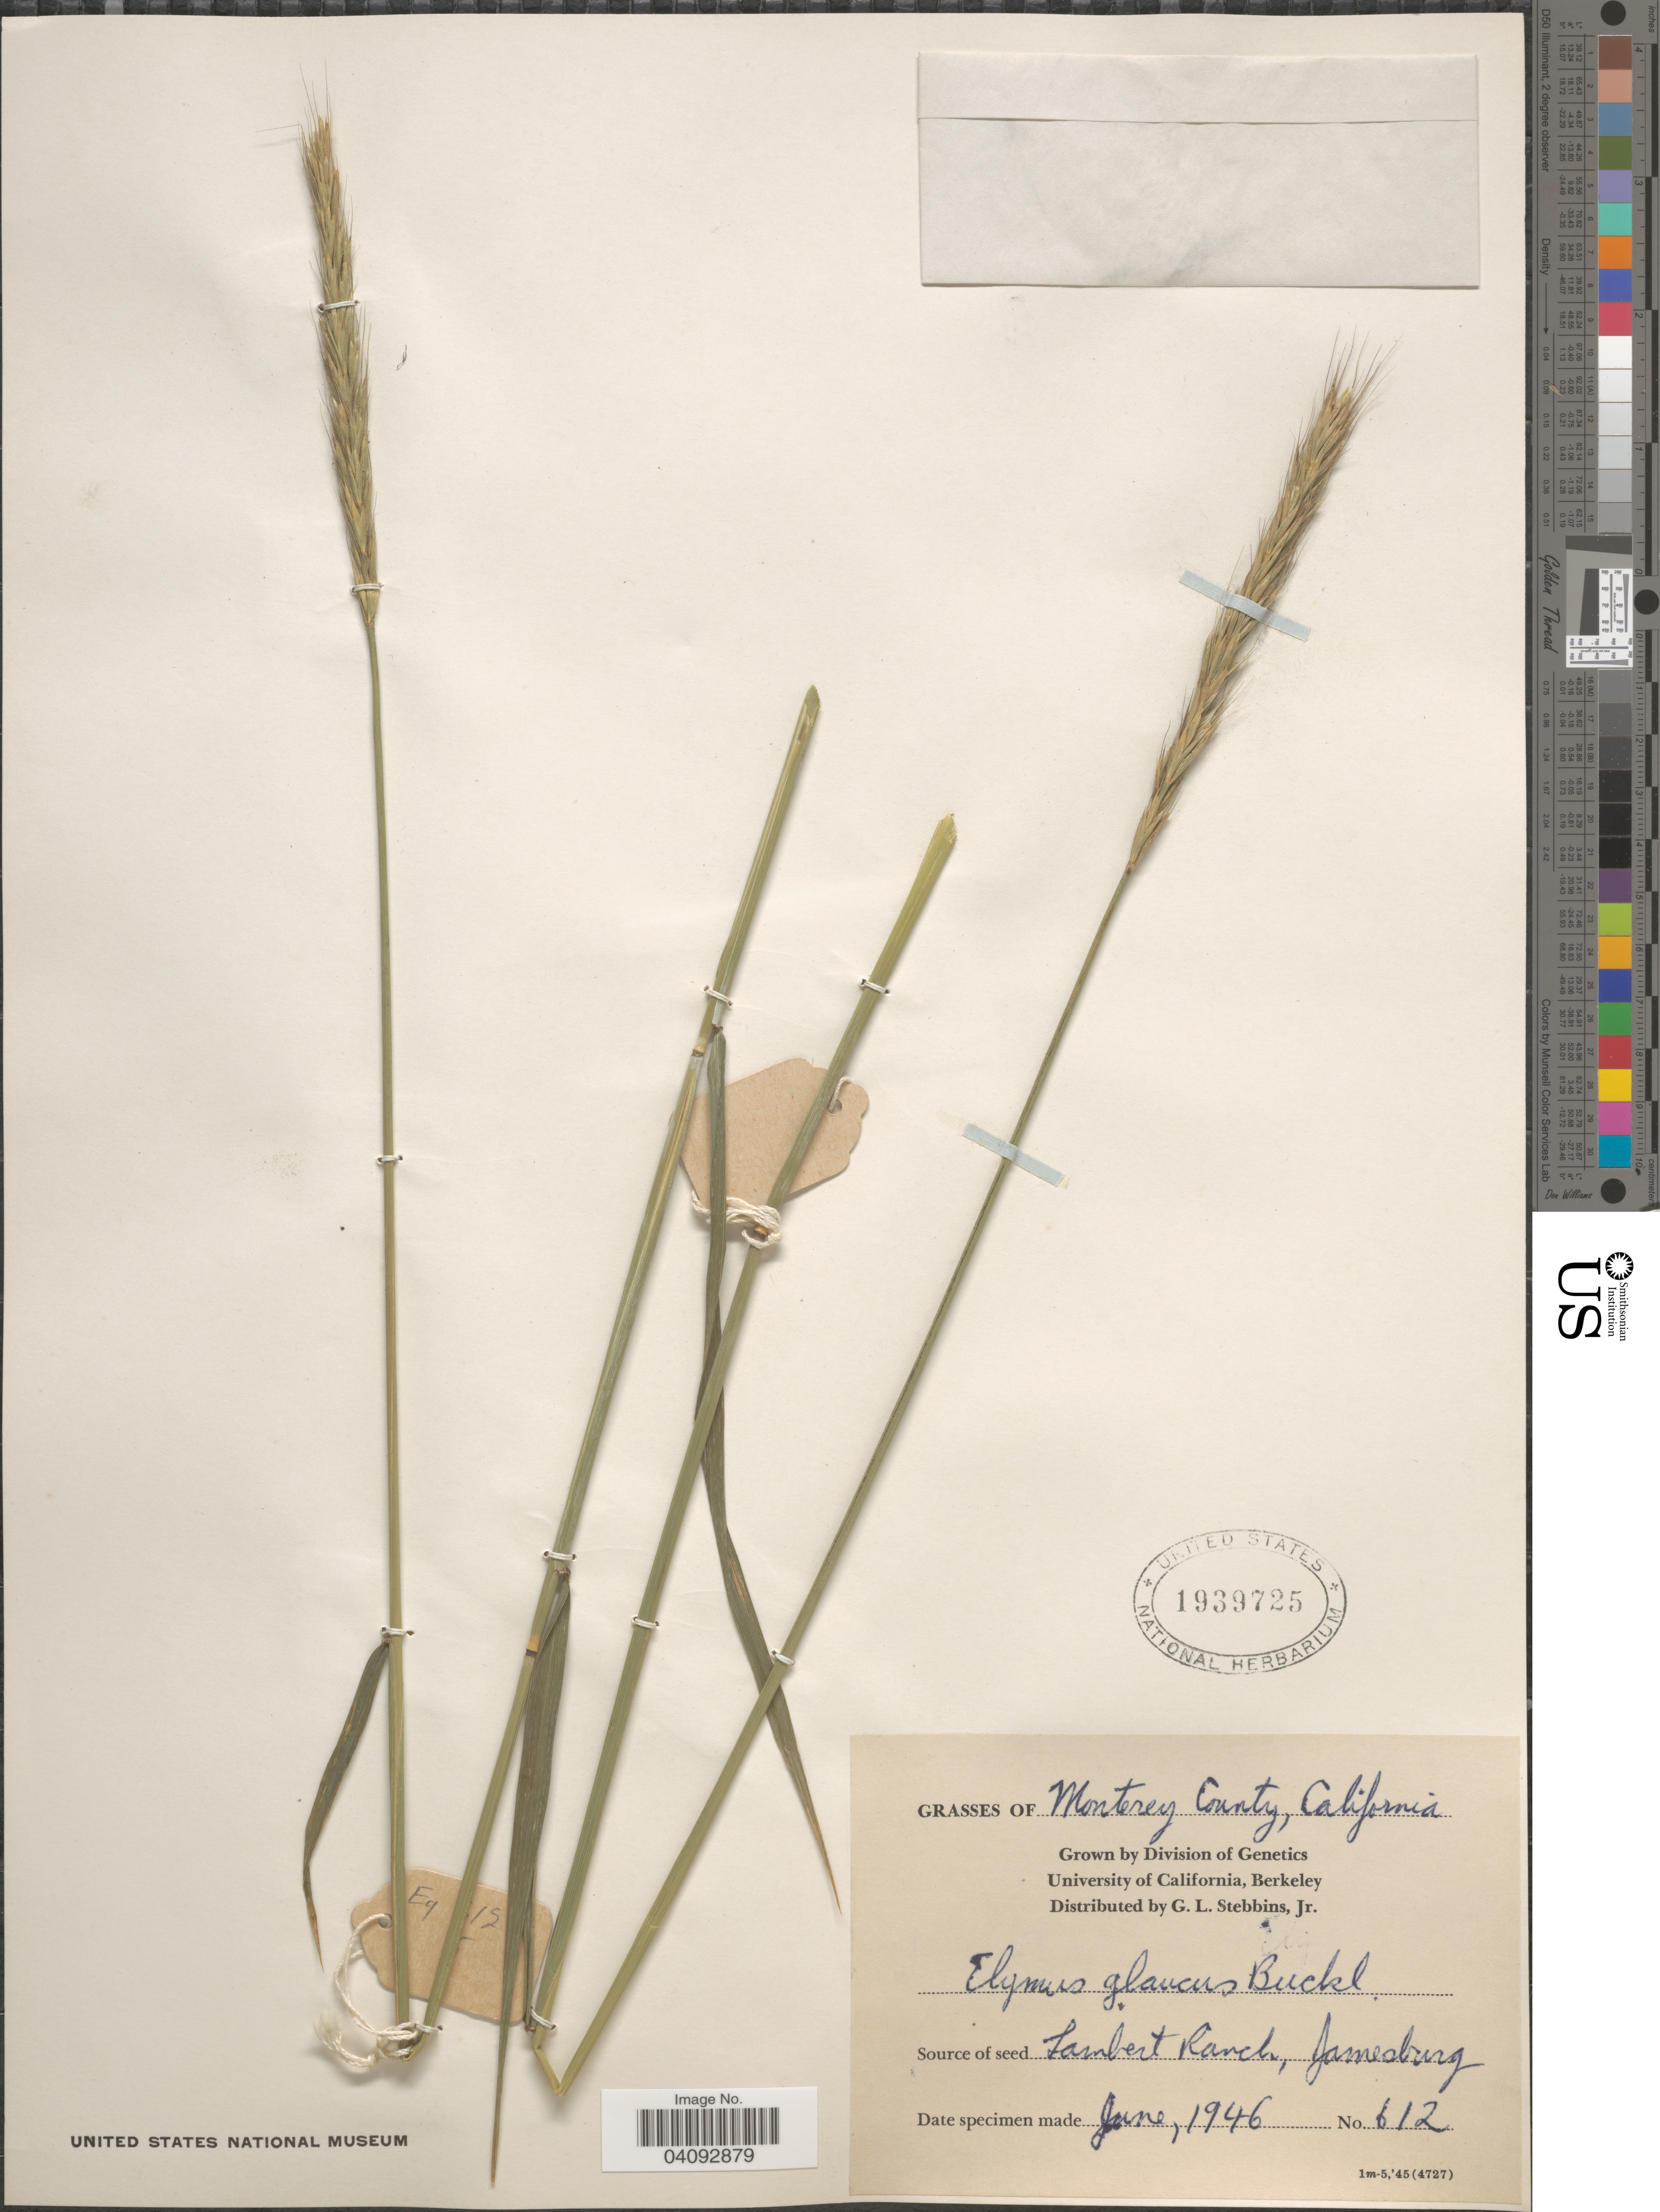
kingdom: Plantae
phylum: Tracheophyta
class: Liliopsida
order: Poales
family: Poaceae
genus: Elymus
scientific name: Elymus glaucus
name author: Buckley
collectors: G. L. Stebbins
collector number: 612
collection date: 1946-06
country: United States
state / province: California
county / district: Alameda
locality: University of Claifornia, Berkeley.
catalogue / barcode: US 1939725